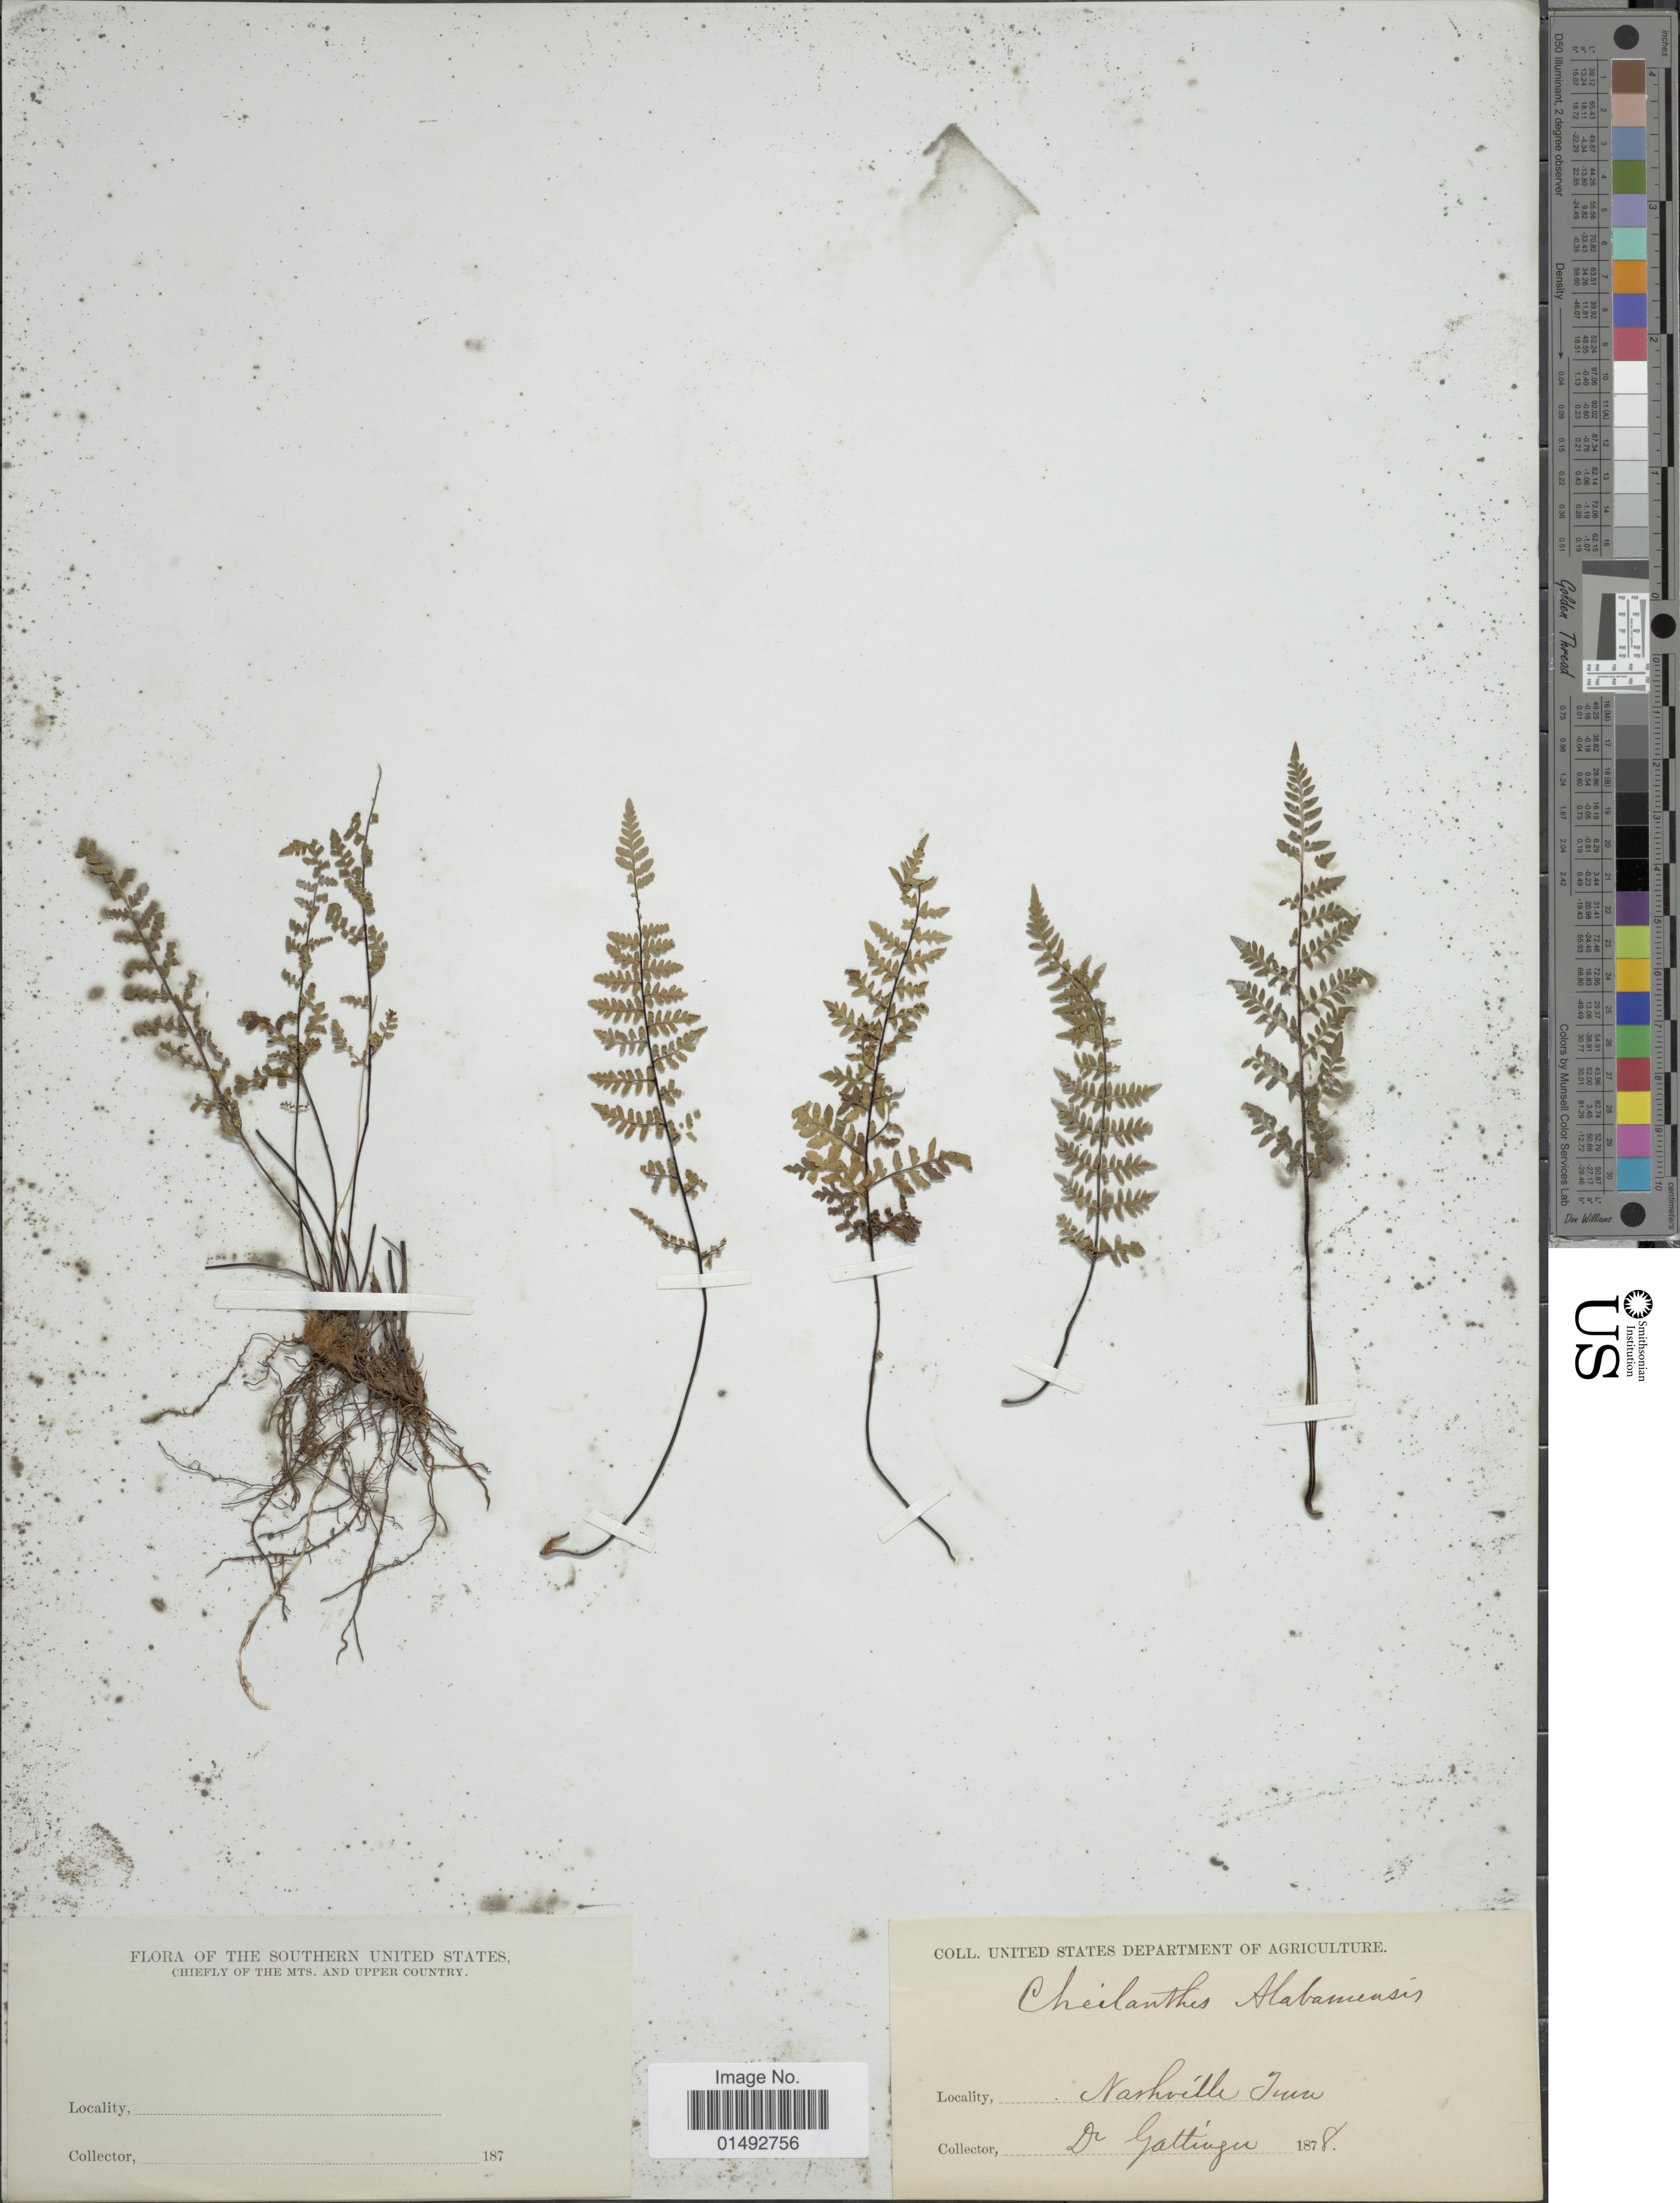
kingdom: Plantae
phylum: Tracheophyta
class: Polypodiopsida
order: Polypodiales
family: Pteridaceae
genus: Myriopteris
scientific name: Myriopteris alabamensis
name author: (Buckley) Grusz & Windham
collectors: Gattinger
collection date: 1878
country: United States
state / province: Tennessee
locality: Nashville